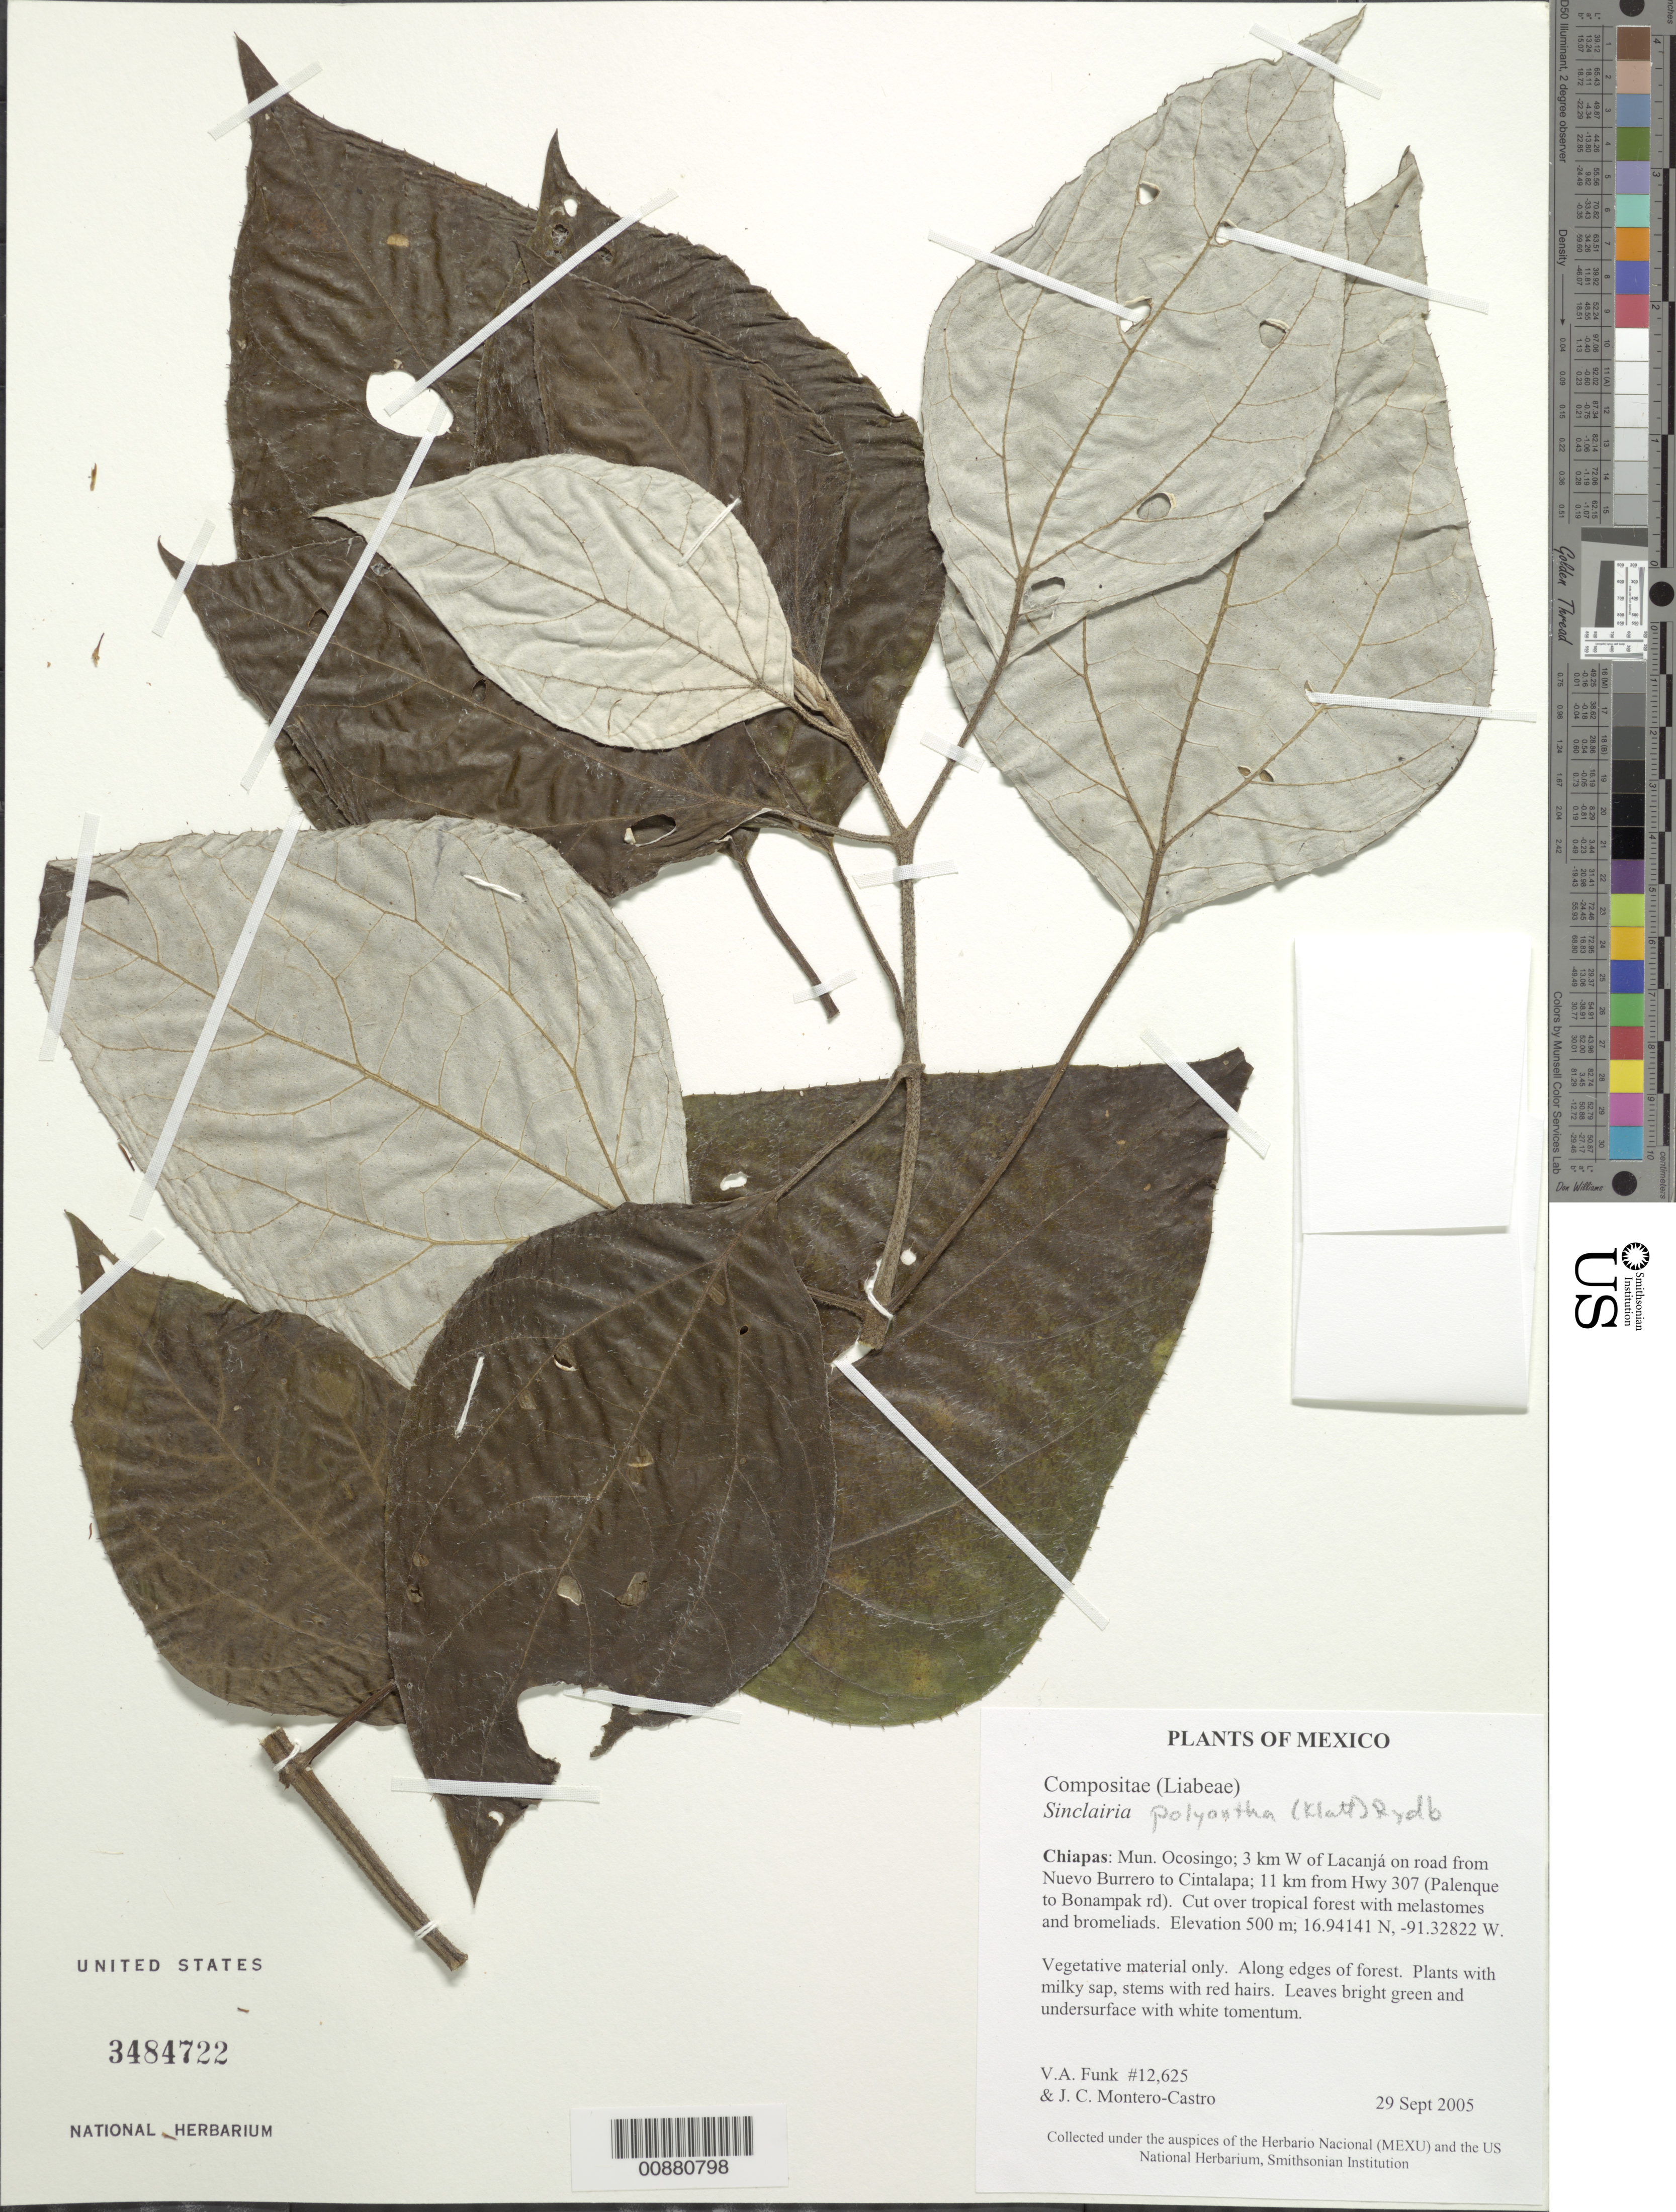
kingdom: Plantae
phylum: Tracheophyta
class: Magnoliopsida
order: Asterales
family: Asteraceae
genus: Sinclairia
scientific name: Sinclairia polyantha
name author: (Klatt) Rydb.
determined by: Funk, Vicki A., (BOT), Smithsonian Institution - National Museum of Natural History (UNITED STATES)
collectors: V. Funk & J. Montero-Castro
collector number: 12625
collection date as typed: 29 September 2005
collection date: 2005-09-29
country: Mexico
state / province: Chiapas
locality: Mun. Ocosingo, 3 km W of Lacanjá on road from Nuevo Burrero to Cintalapa; 11 km from Hwy 307 (Palenque to Bonampak road)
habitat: Cut over tropical forest with Melastomes and Bromeliads; along edges of forest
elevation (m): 500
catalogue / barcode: US 3484722